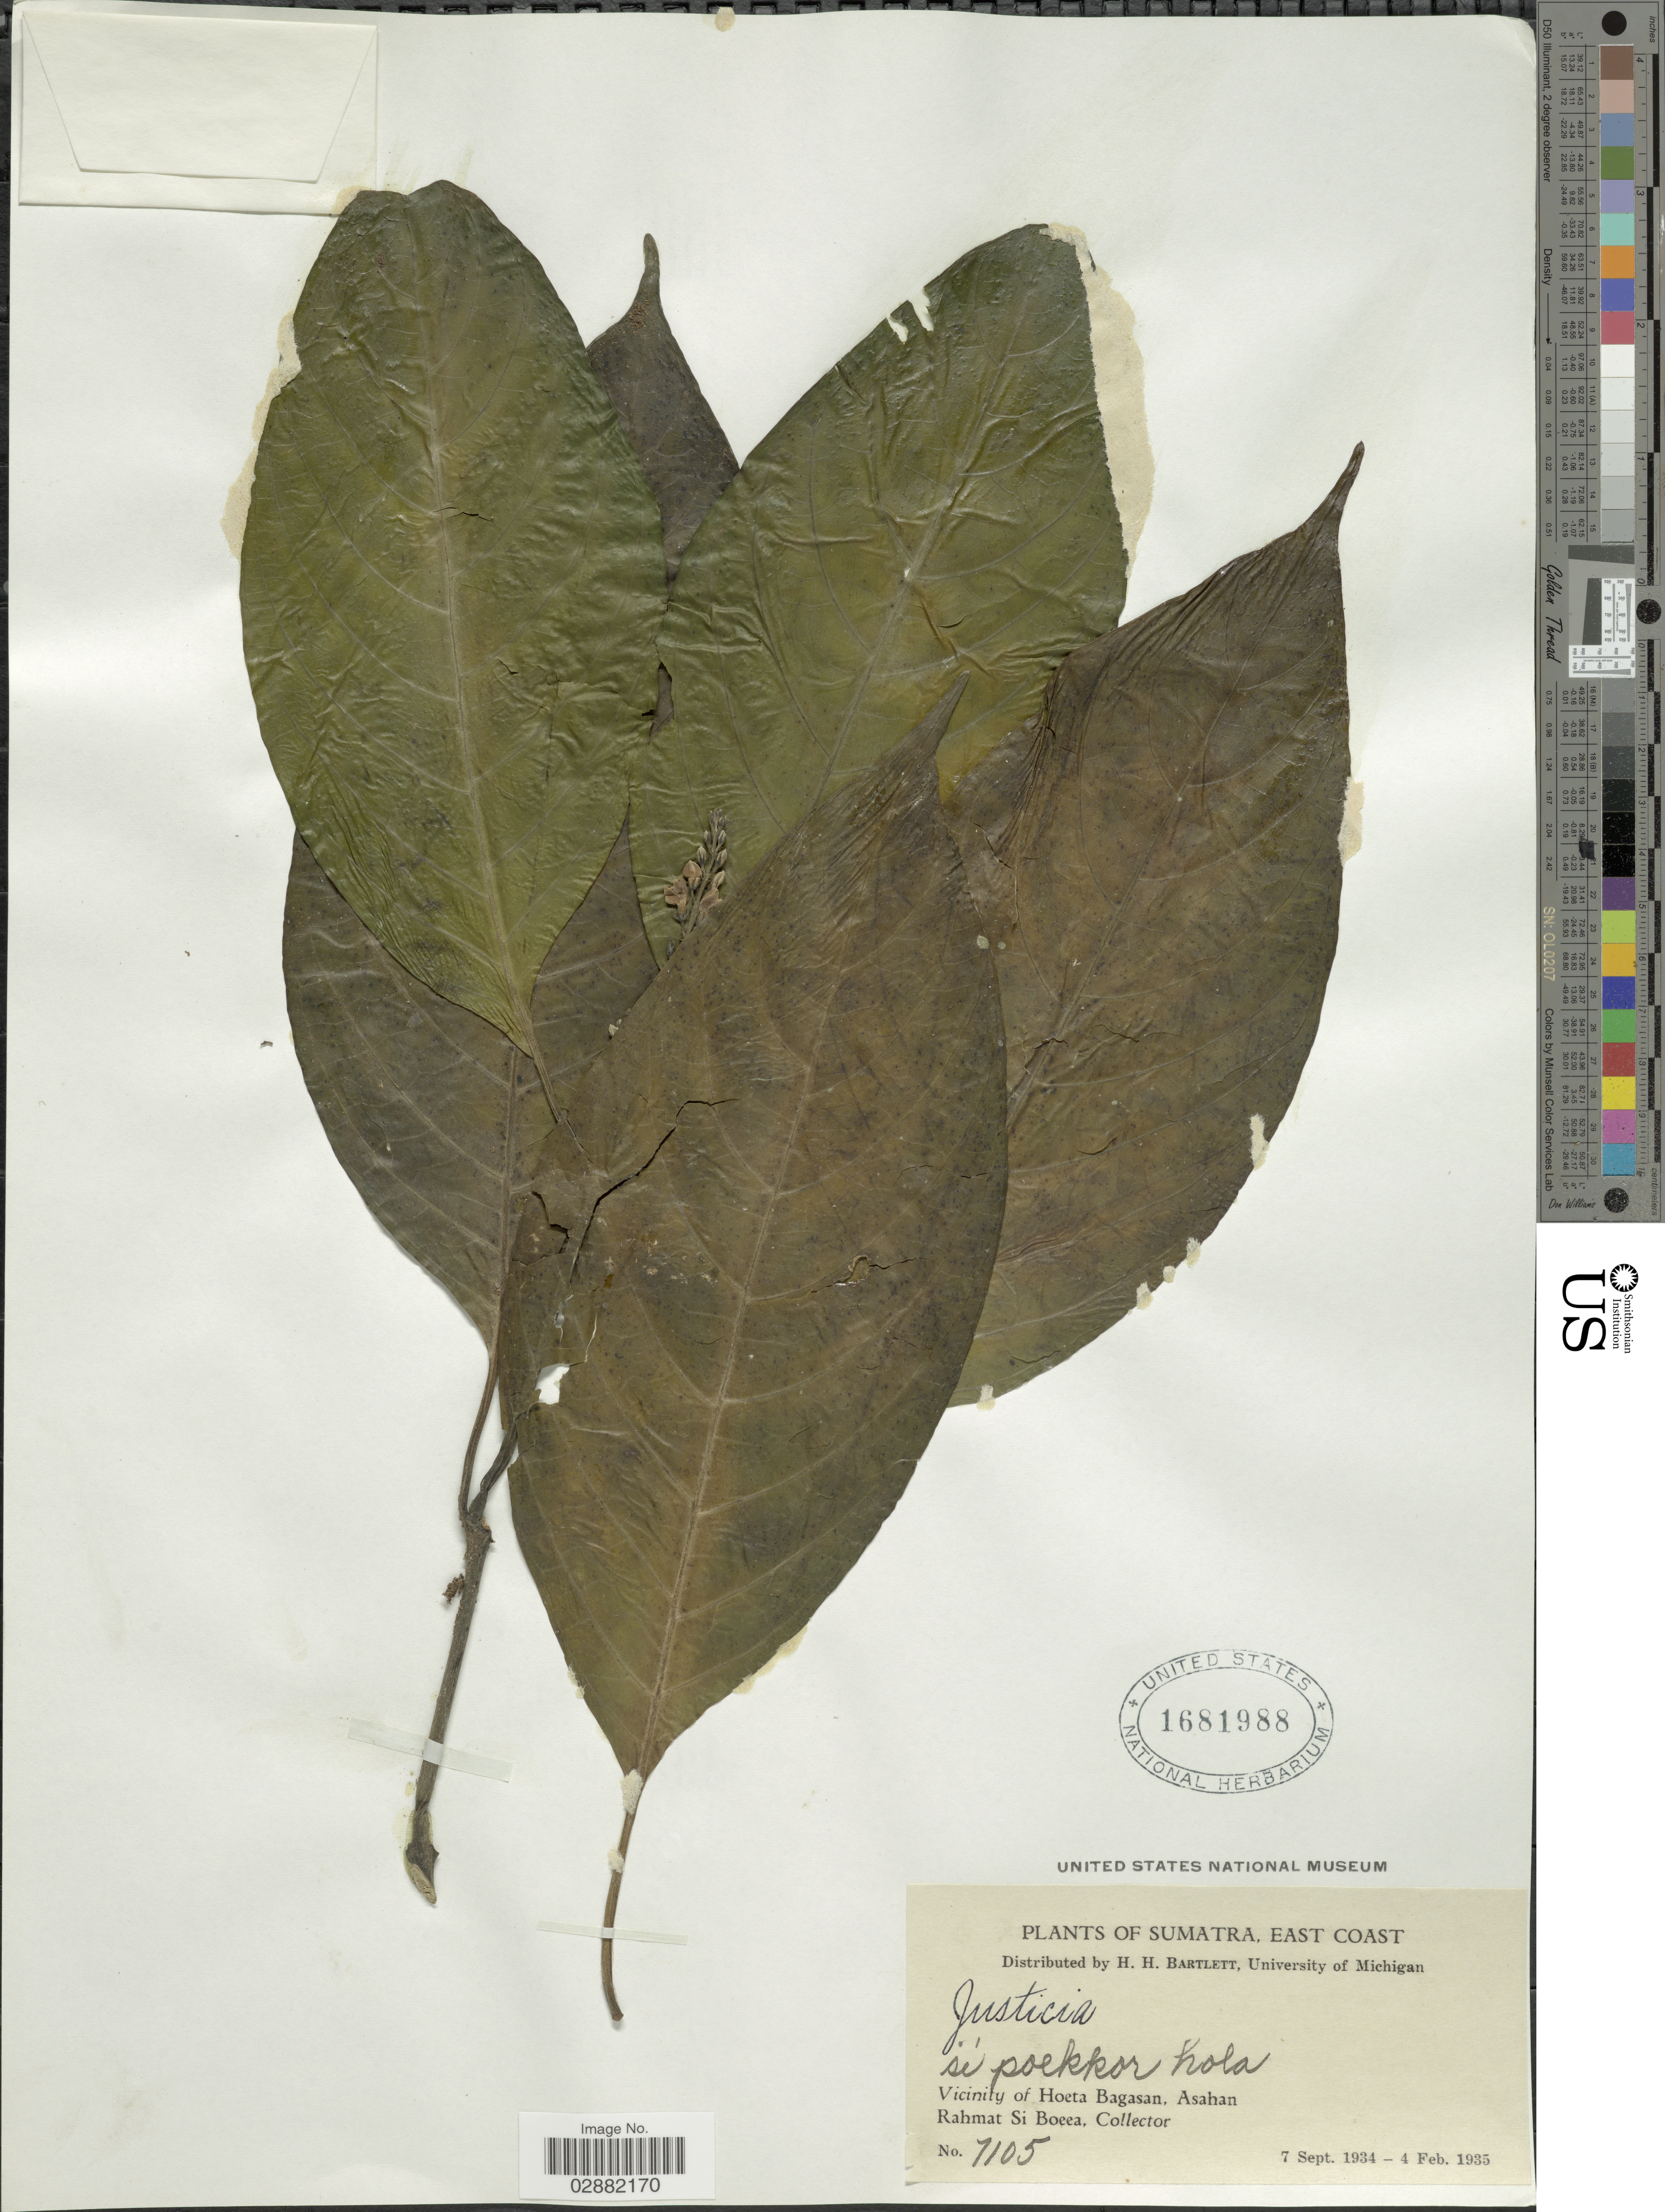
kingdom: Plantae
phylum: Tracheophyta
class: Magnoliopsida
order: Lamiales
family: Acanthaceae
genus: Justicia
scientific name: Justicia sp.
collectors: Rahmat Si Boeea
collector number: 7105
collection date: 1934-09-07/1935-02-04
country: Indonesia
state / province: Sumatra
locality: Sumatra, East Coast. Vicinity of Hoeta Bagasan, Asahan.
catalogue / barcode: US 1681988